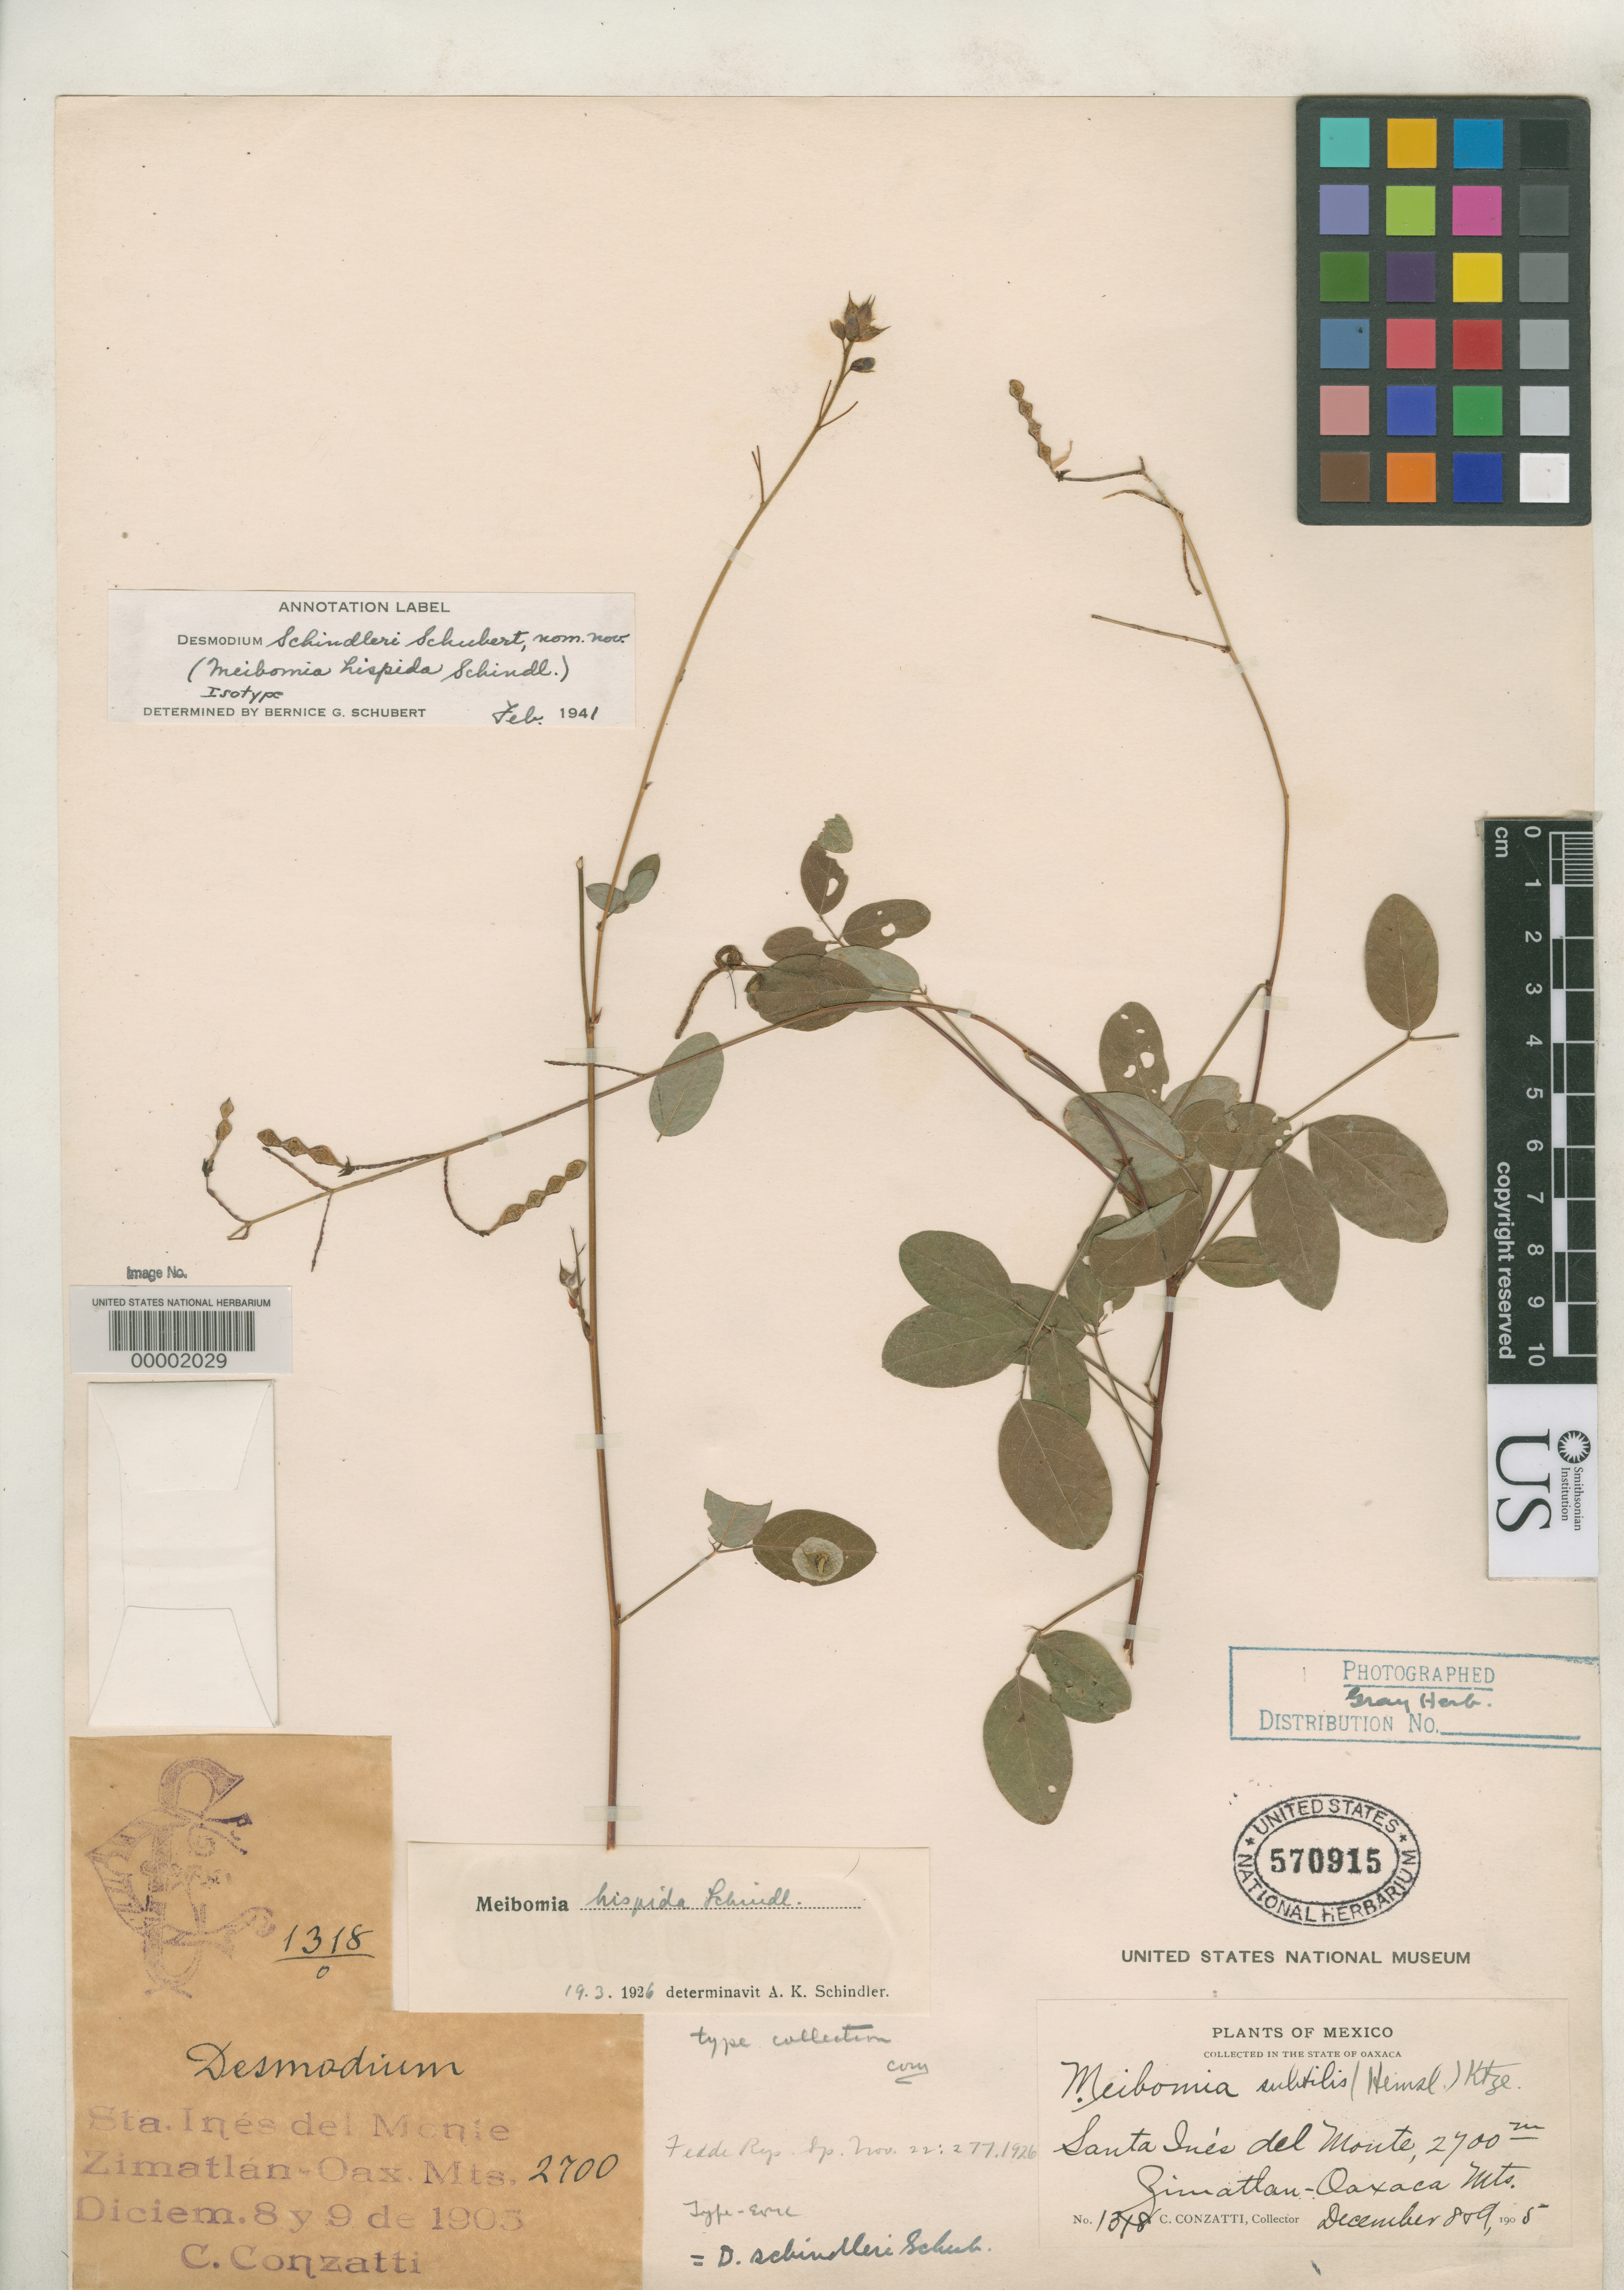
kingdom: Plantae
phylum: Tracheophyta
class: Magnoliopsida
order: Fabales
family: Fabaceae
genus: Meibomia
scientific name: Meibomia hispida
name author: Schindl.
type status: Isotype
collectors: C. Conzatti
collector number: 1318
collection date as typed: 08 Dec 1905 to 09 Dec 1905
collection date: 1905-12-08/1905-12-09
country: Mexico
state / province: Oaxaca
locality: Santa Ines del Monte.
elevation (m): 2700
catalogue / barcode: US 570915